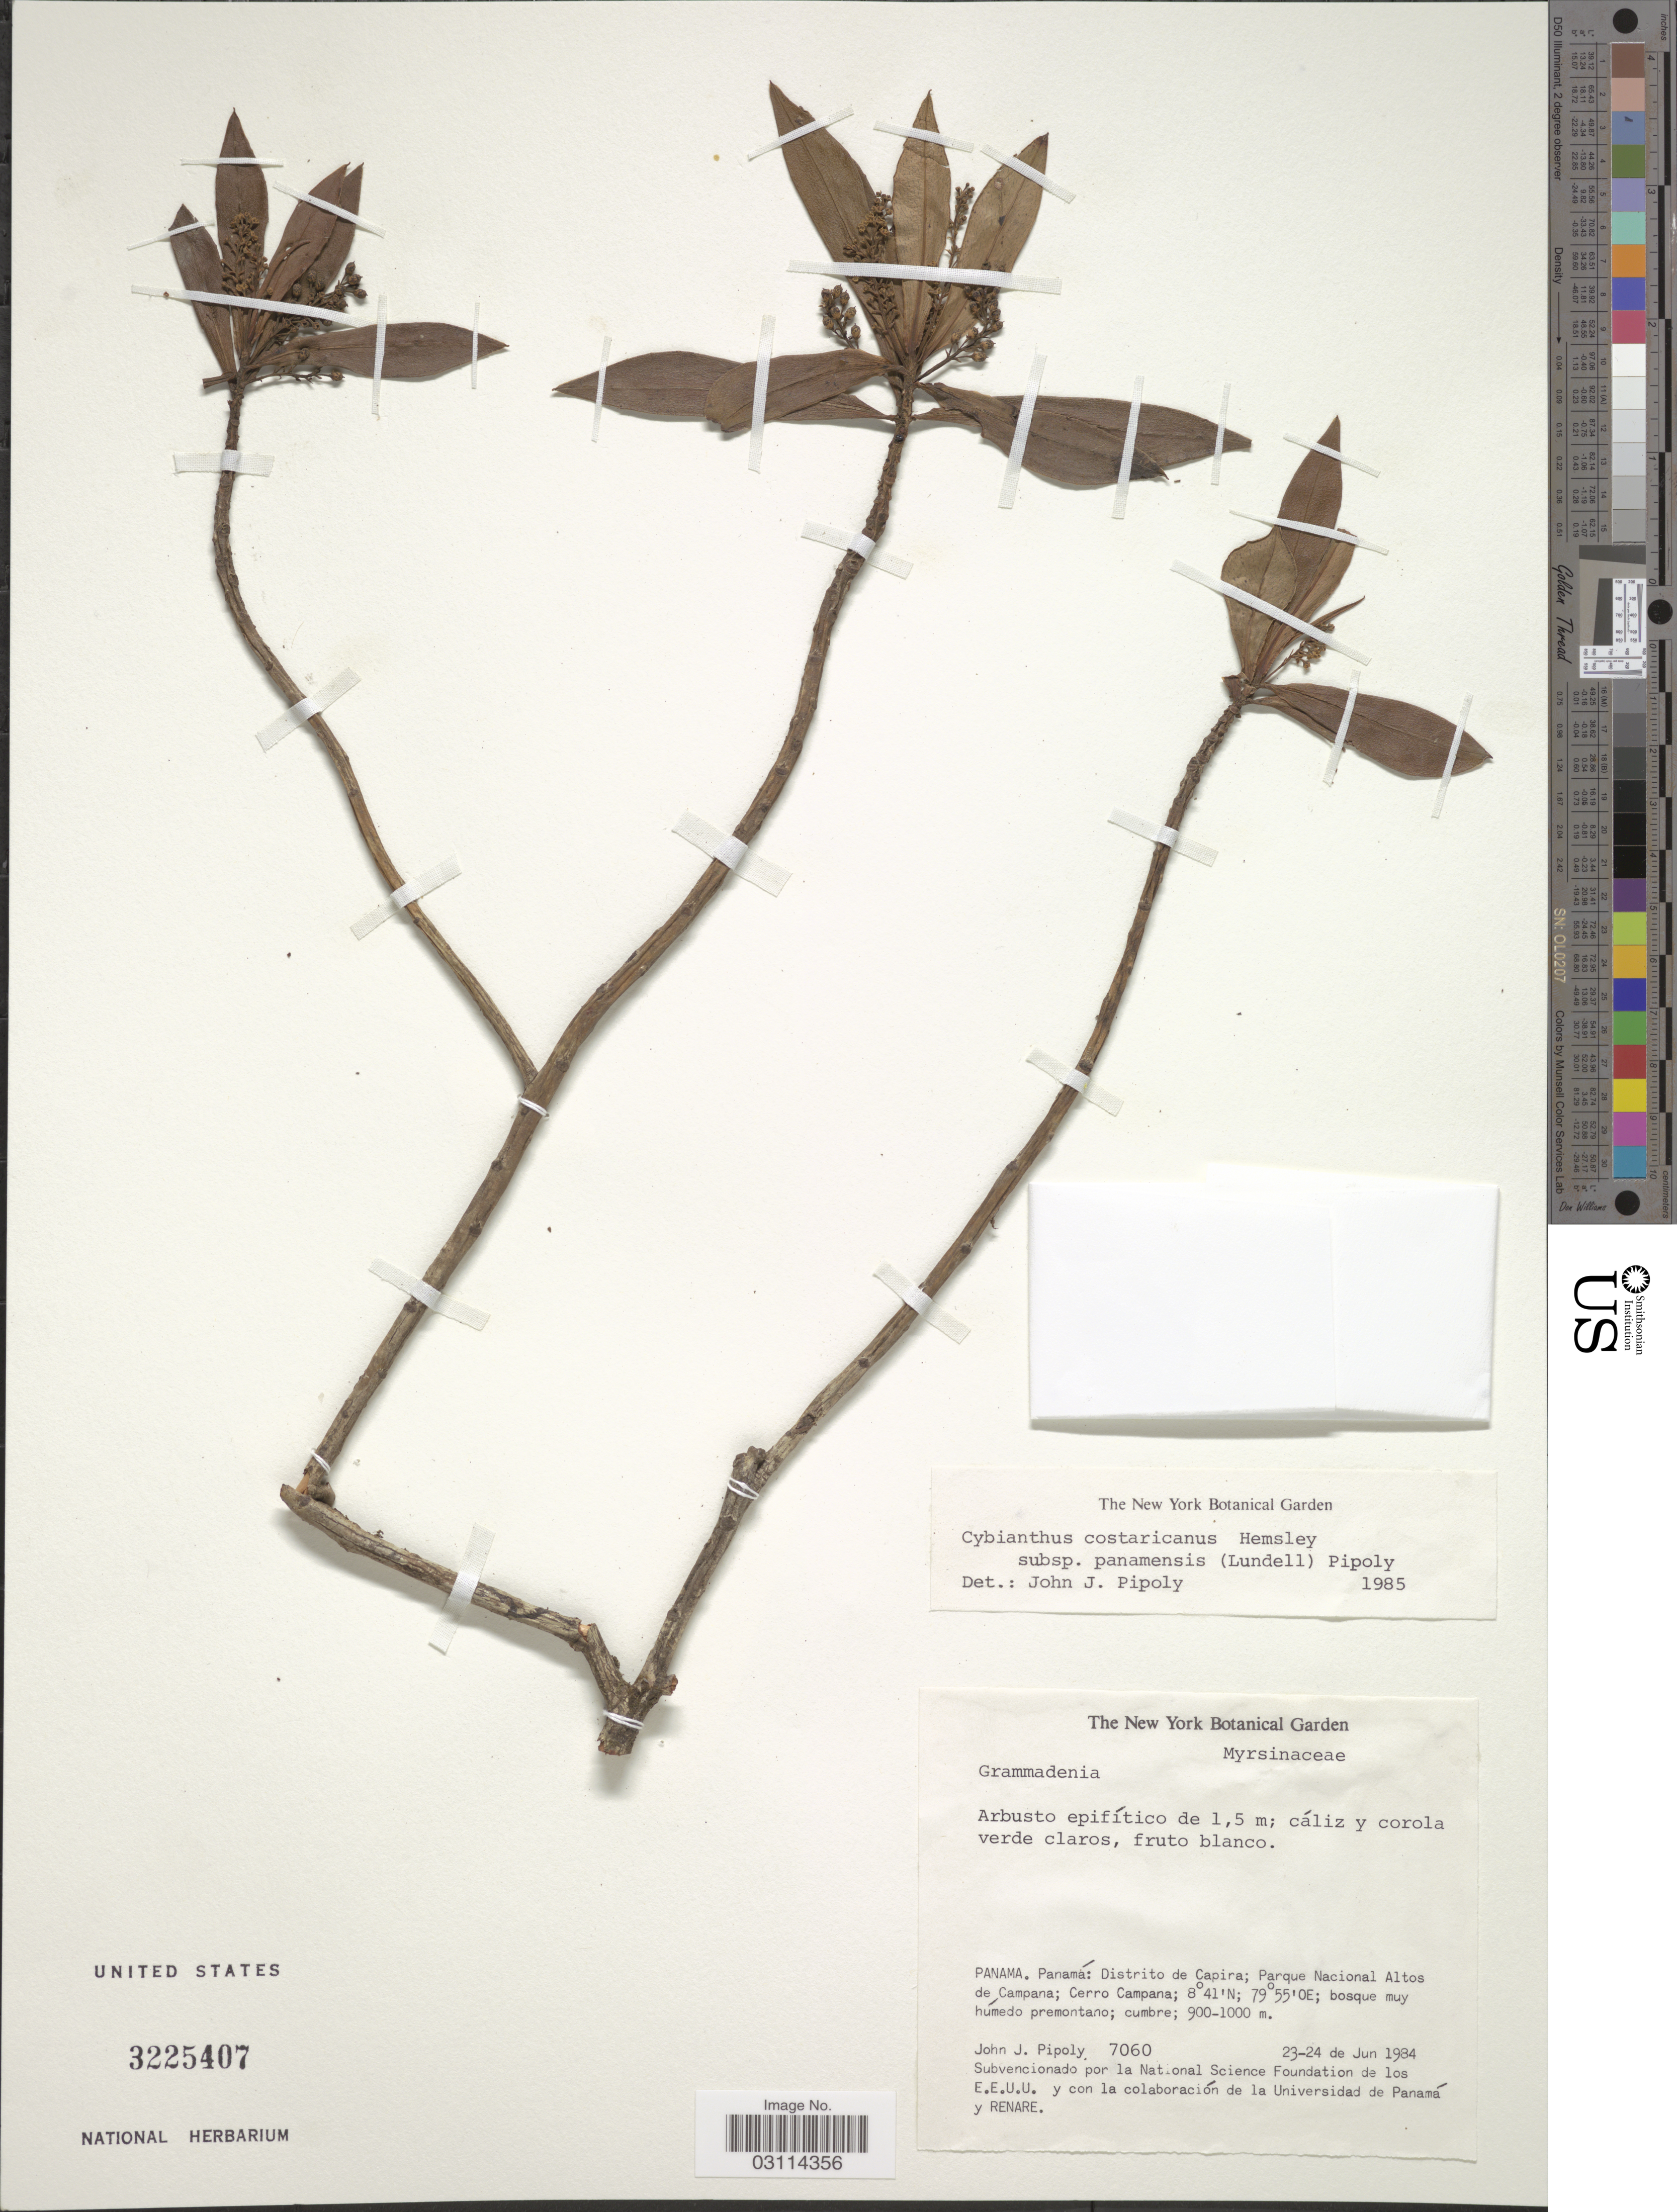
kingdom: Plantae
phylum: Tracheophyta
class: Magnoliopsida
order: Ericales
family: Primulaceae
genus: Cybianthus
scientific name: Cybianthus costaricanus subsp. panamensis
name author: (Lundell) Pipoly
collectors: J. J. Pipoly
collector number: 7060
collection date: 1984-06-23/1984-06-24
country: Panama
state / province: Panamá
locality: Distrito de Capira; Parque Nacional Altos de Campana; Cerro Campana; bosque muy húmedo premontano.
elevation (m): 900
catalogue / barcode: US 3225407